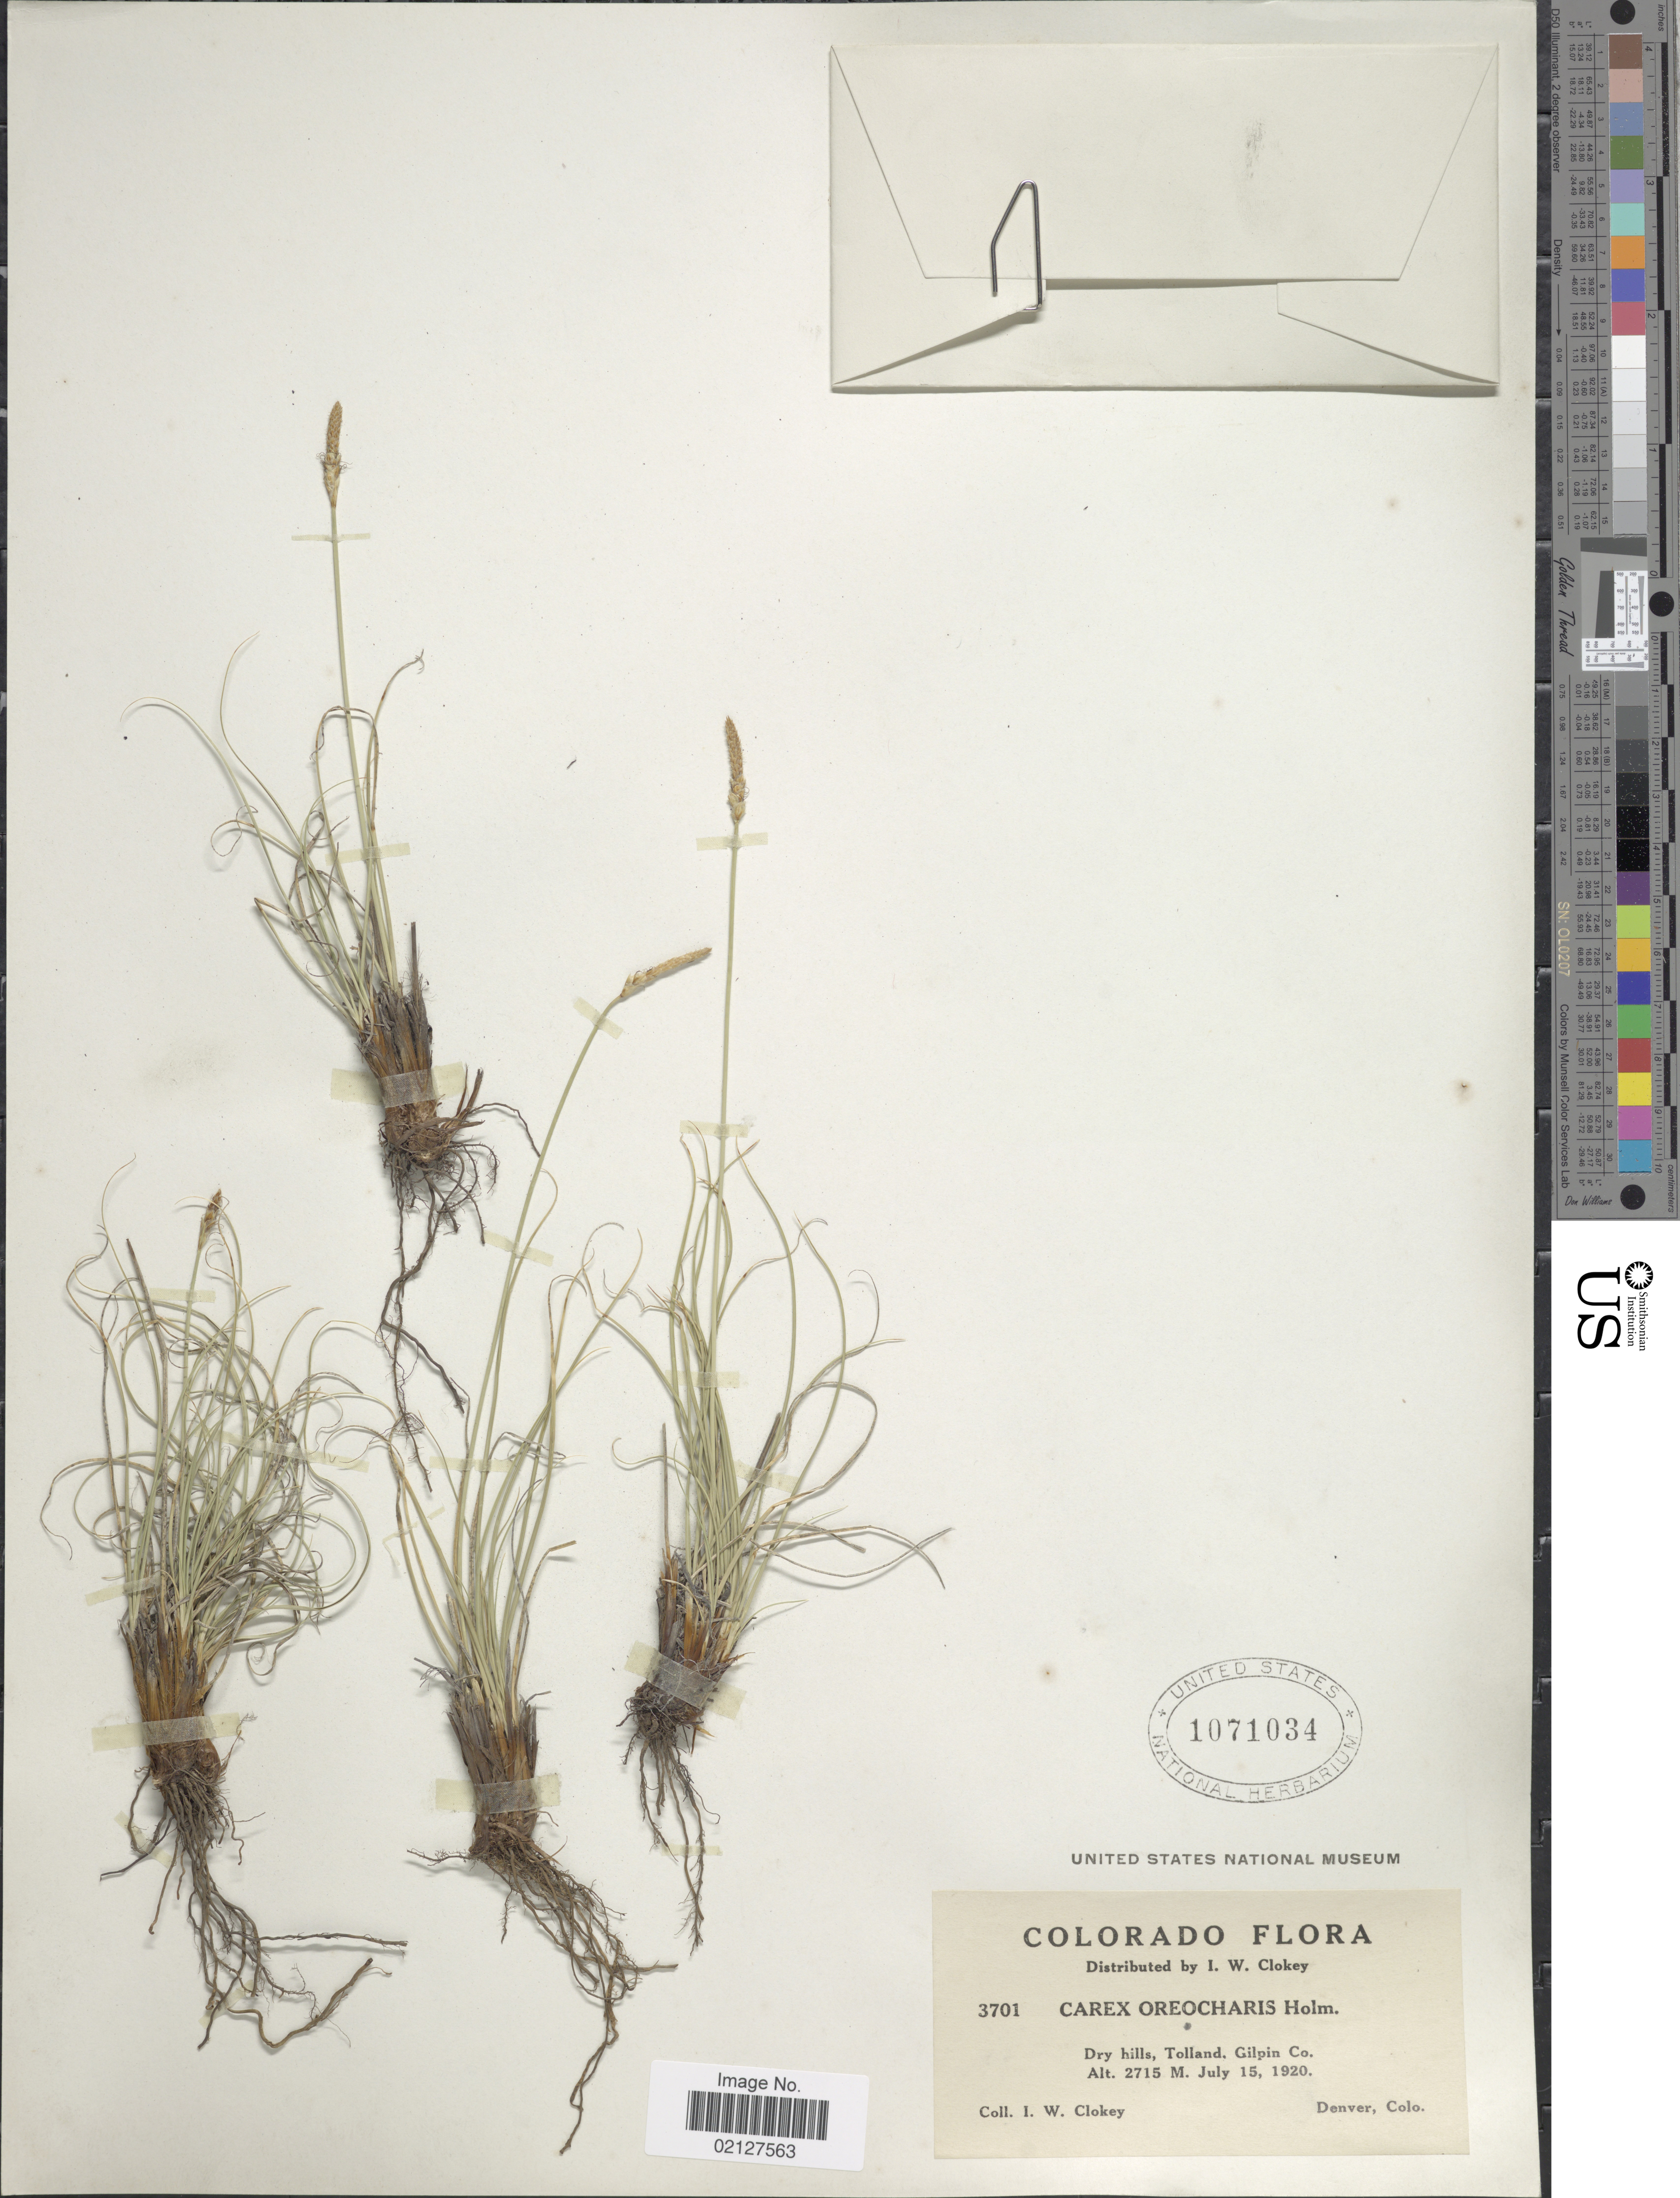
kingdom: Plantae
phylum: Tracheophyta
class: Liliopsida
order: Poales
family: Cyperaceae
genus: Carex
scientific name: Carex oreocharis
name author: Holm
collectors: I. W. Clokey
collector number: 3701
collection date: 1920-07-15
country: United States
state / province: Colorado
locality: Dry hills, Tolland, Gilpin Co.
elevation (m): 2715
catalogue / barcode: US 1071034